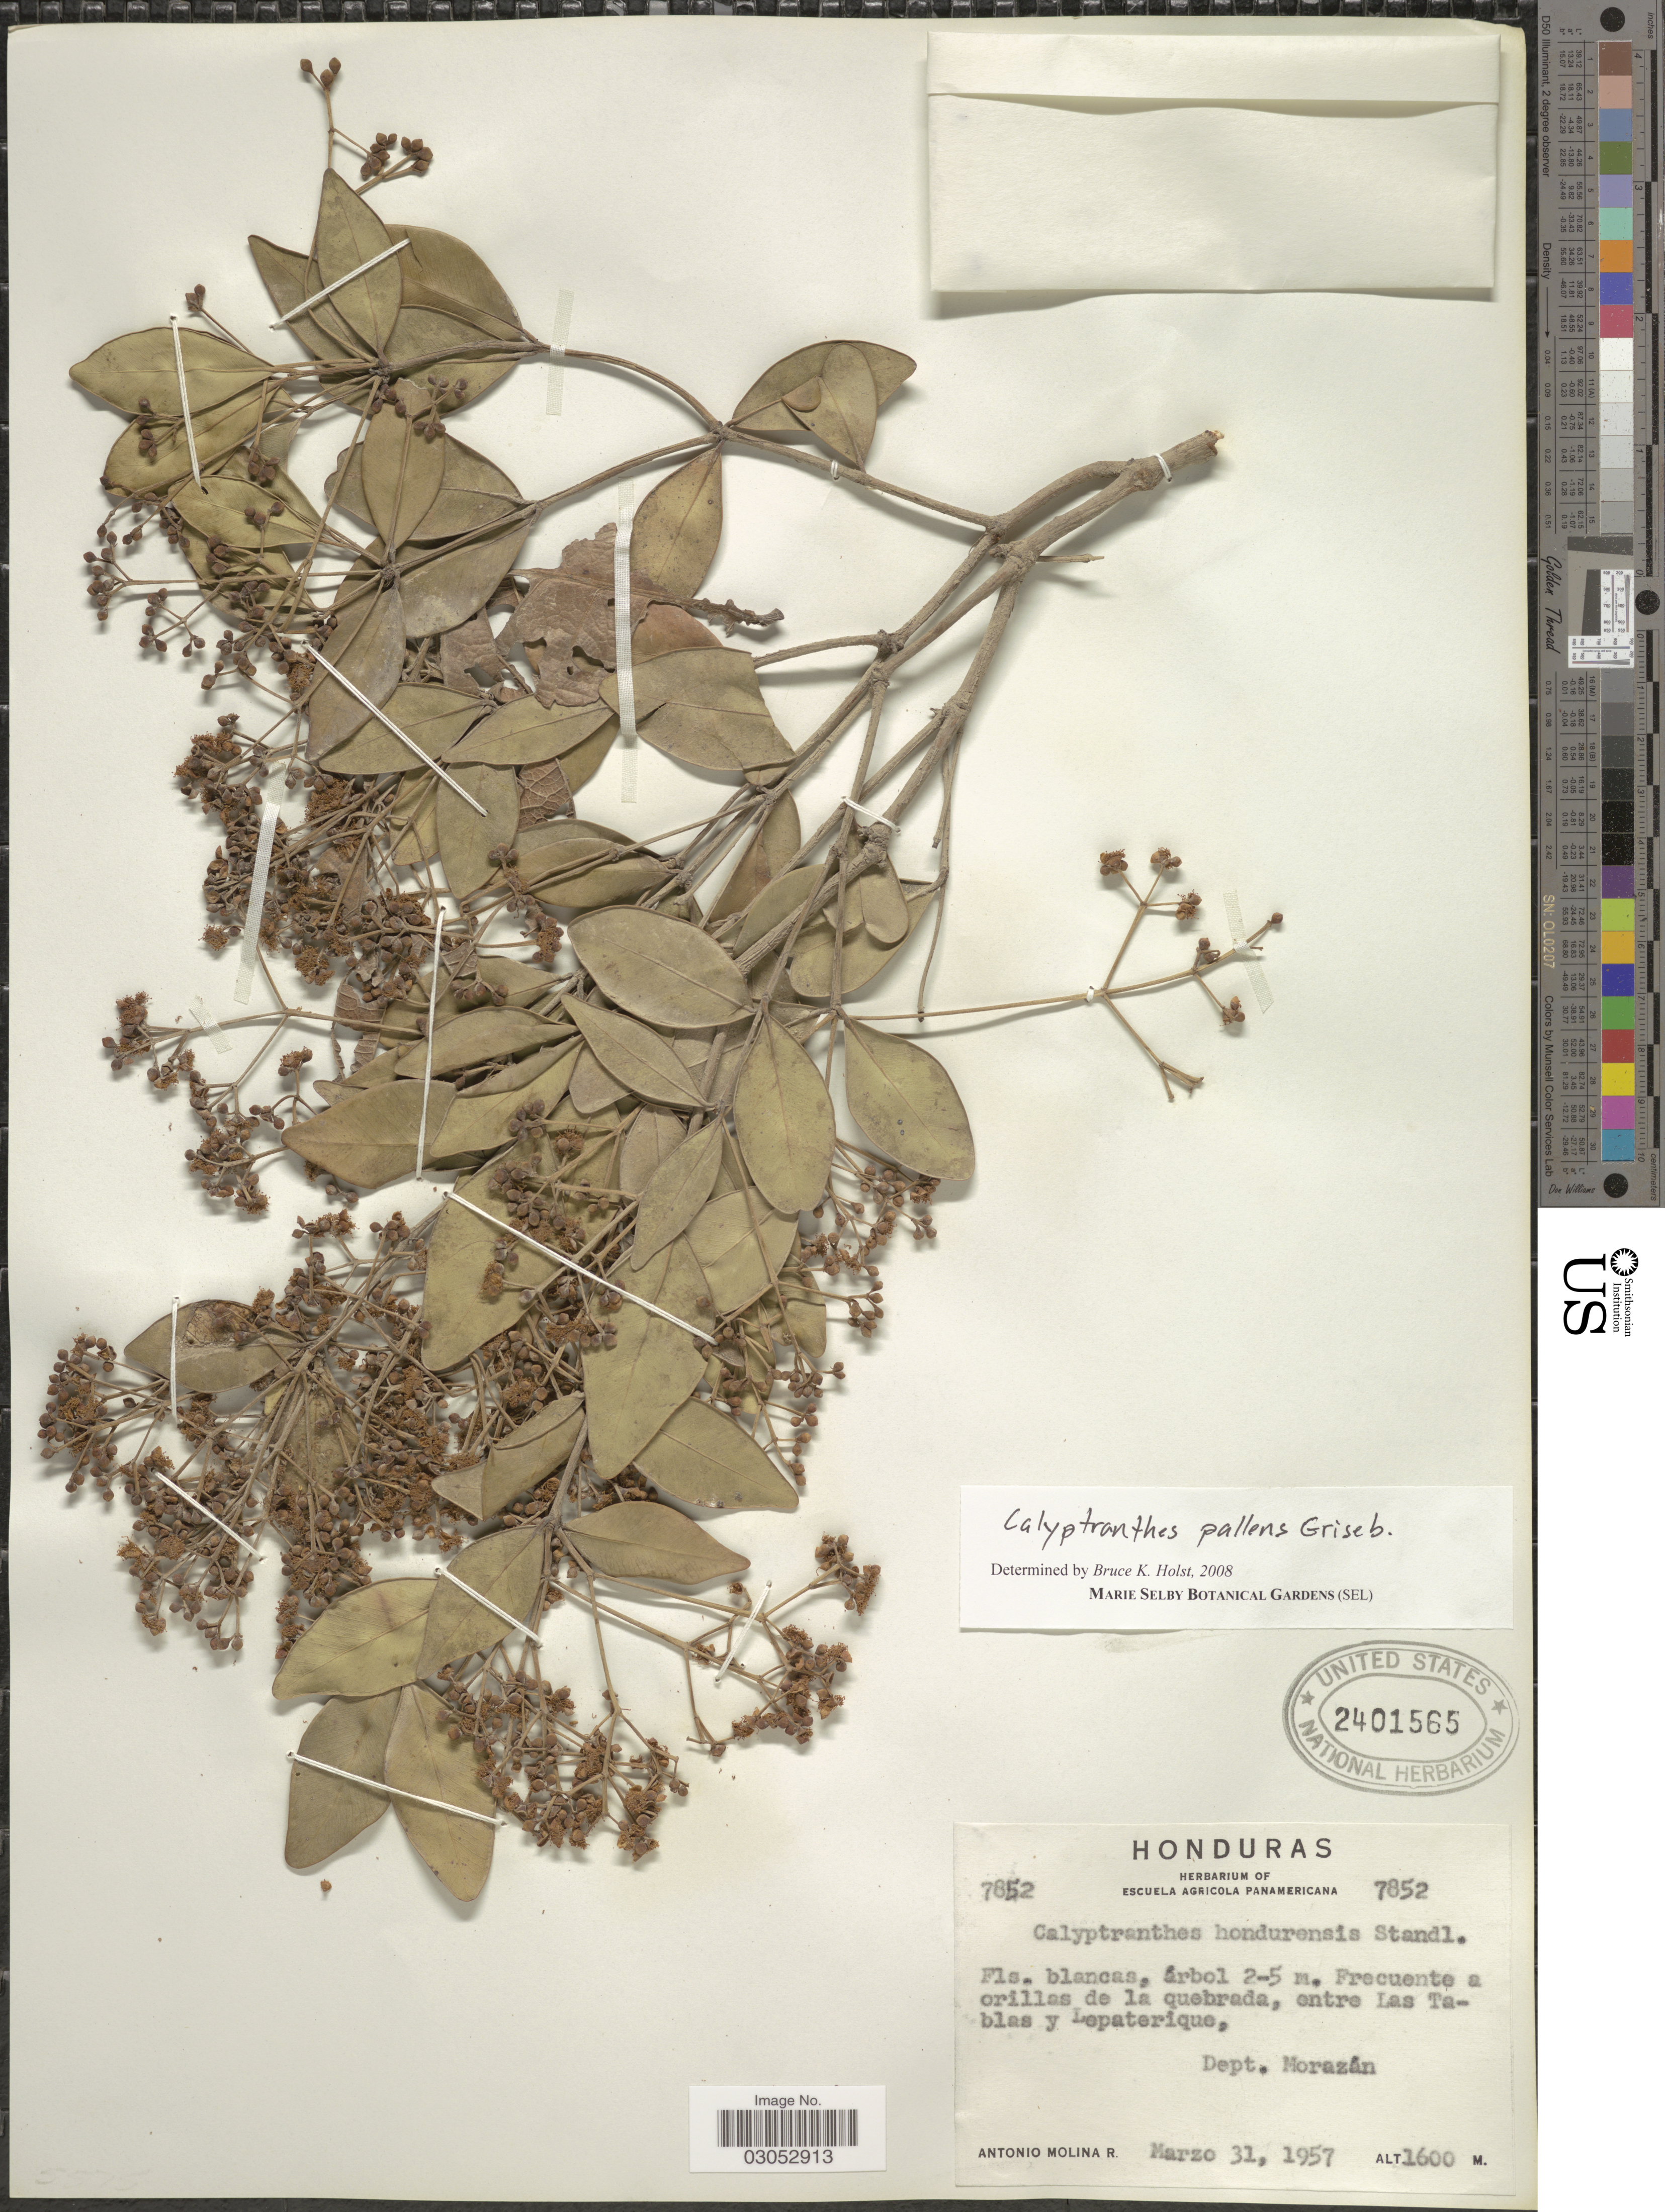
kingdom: Plantae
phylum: Tracheophyta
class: Magnoliopsida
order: Myrtales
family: Myrtaceae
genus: Myrcia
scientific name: Myrcia neopallens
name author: A.R. Lourenço & E. Lucas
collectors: A. Molina R.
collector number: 7852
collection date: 1957-03-31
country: Honduras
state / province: Fco. Morazán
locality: Frecuente a orillas de la quebrada, entre Las Tablas y Lepaterique, Dept. Morazán.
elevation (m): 1600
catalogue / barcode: US 2401565